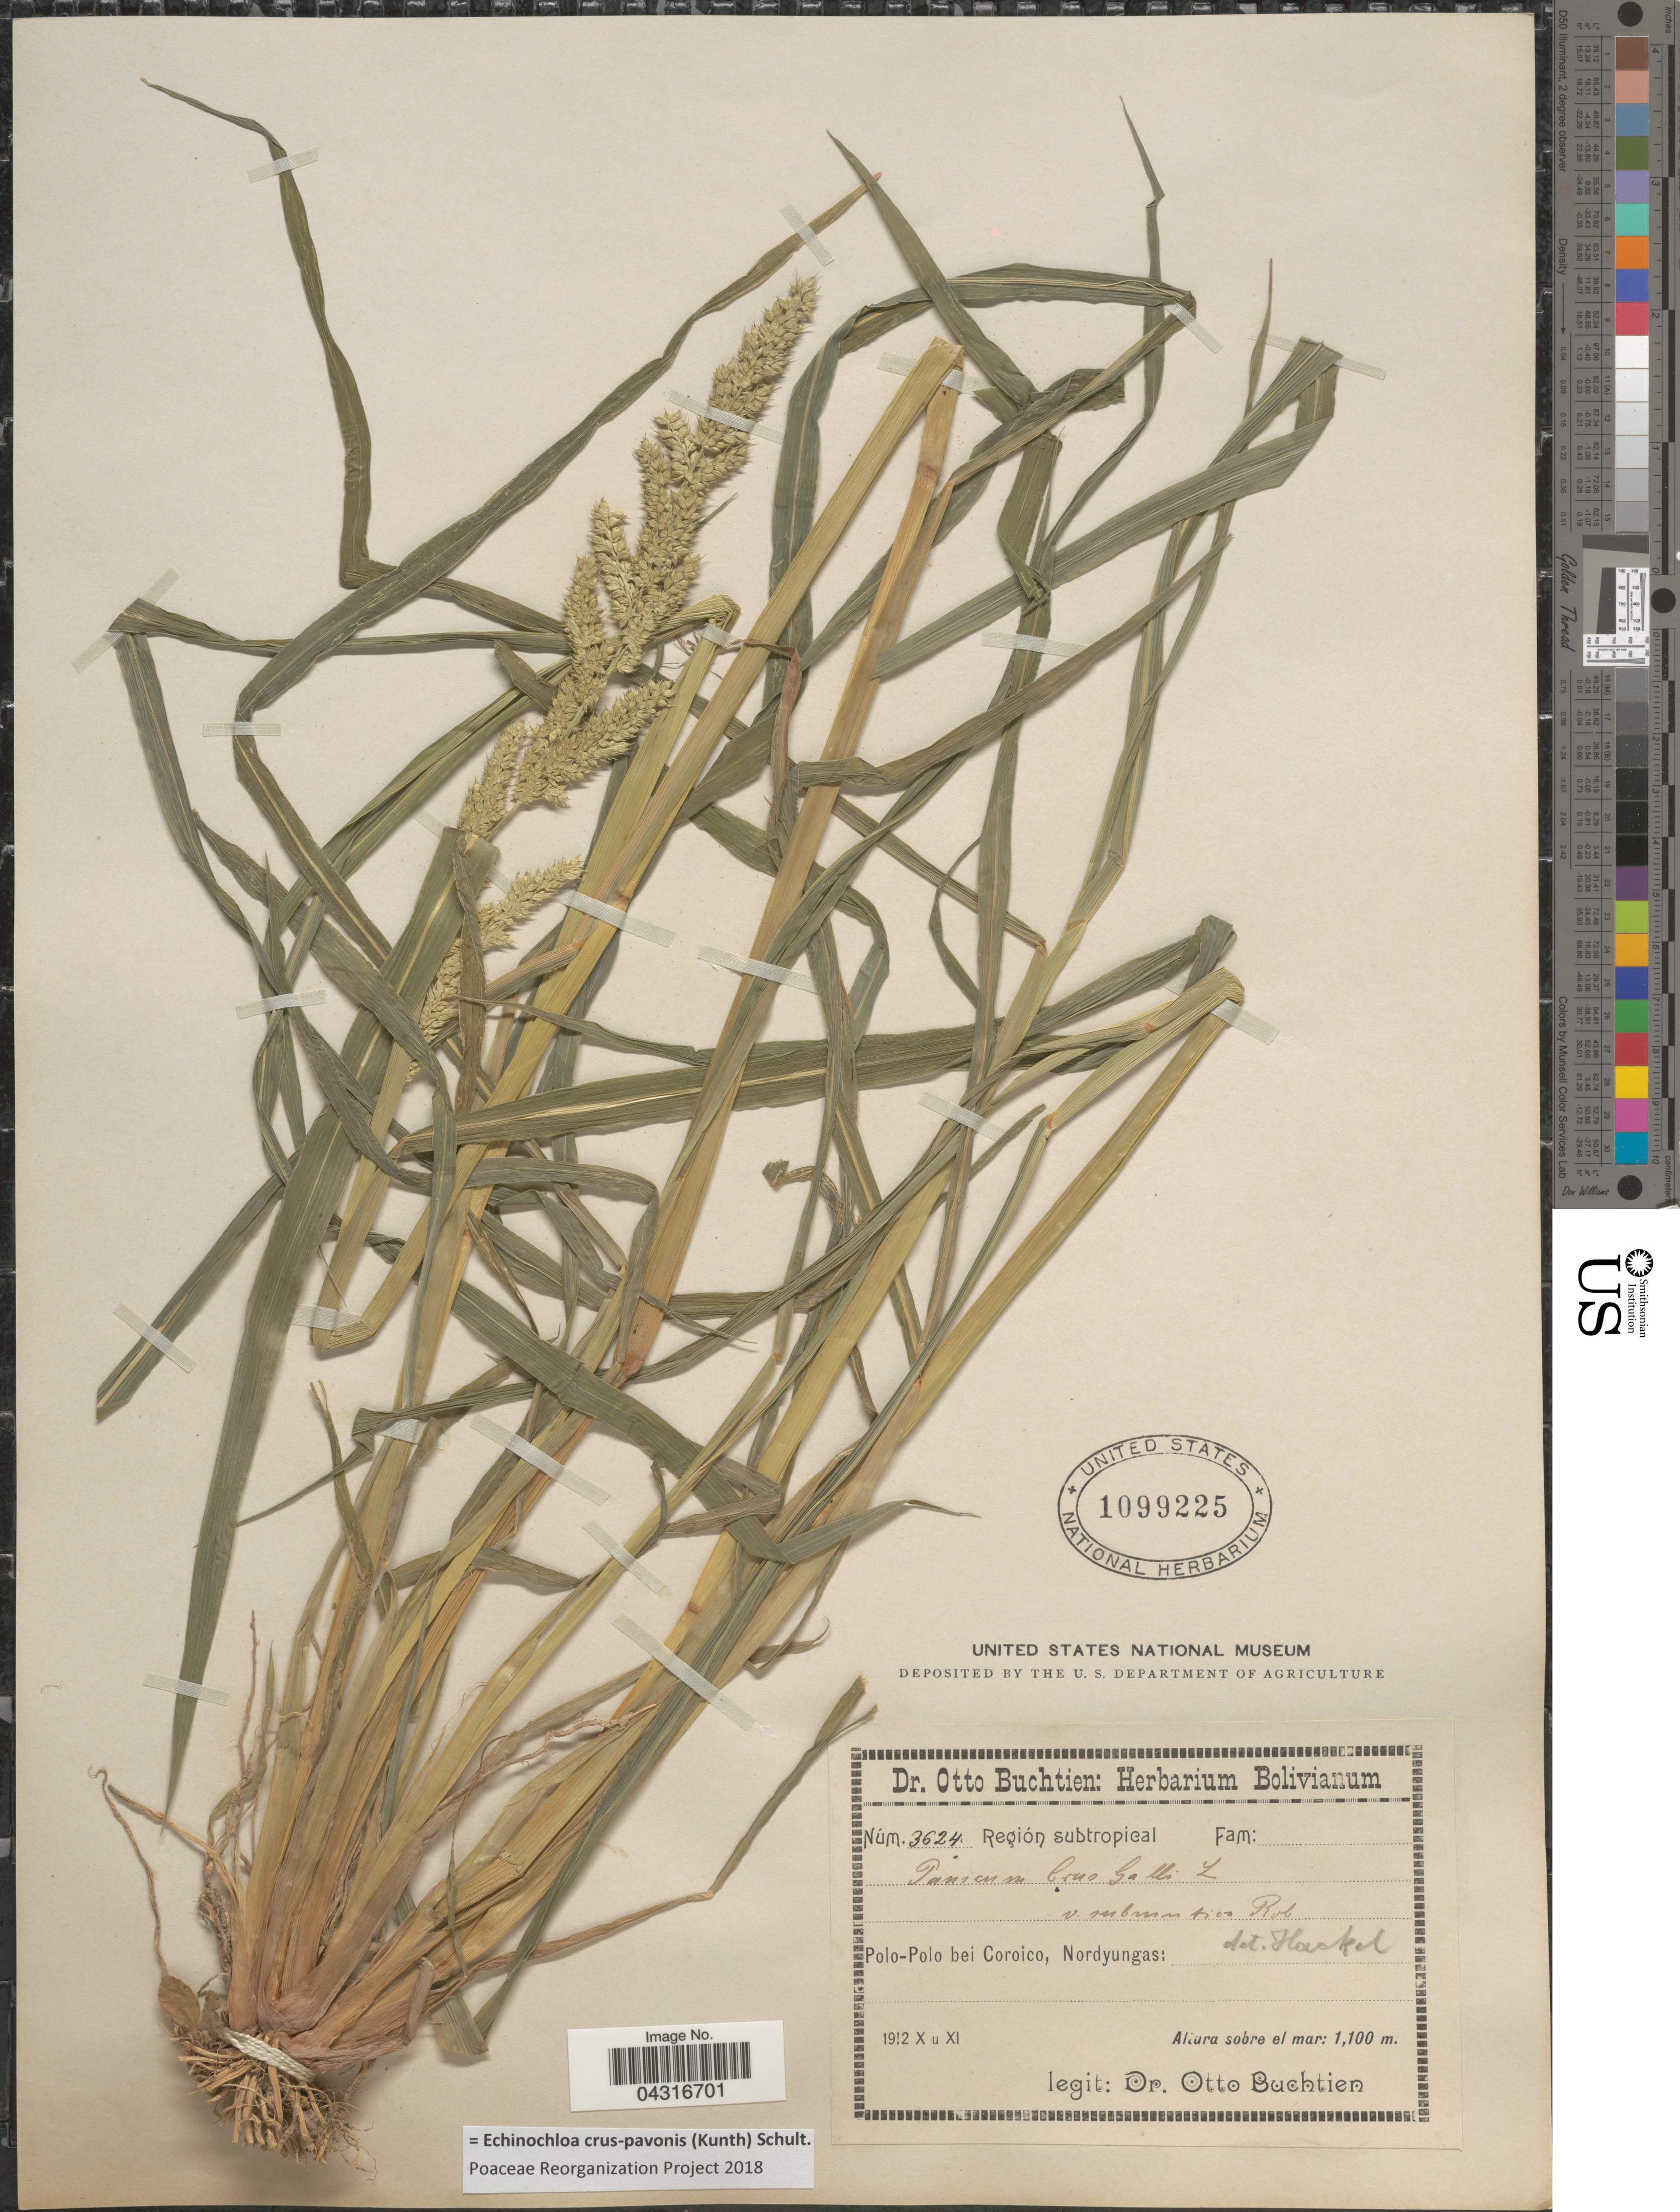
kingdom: Plantae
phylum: Tracheophyta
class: Liliopsida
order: Poales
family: Poaceae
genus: Echinochloa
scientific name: Echinochloa crus-pavonis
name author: (Kunth) Schult.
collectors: O. Buchtien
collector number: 3624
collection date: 1912-10/1912-11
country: Bolivia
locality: Región subtropical. Polo-Polo bei Coroico, Nordyungas.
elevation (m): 1100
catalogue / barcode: US 1099225